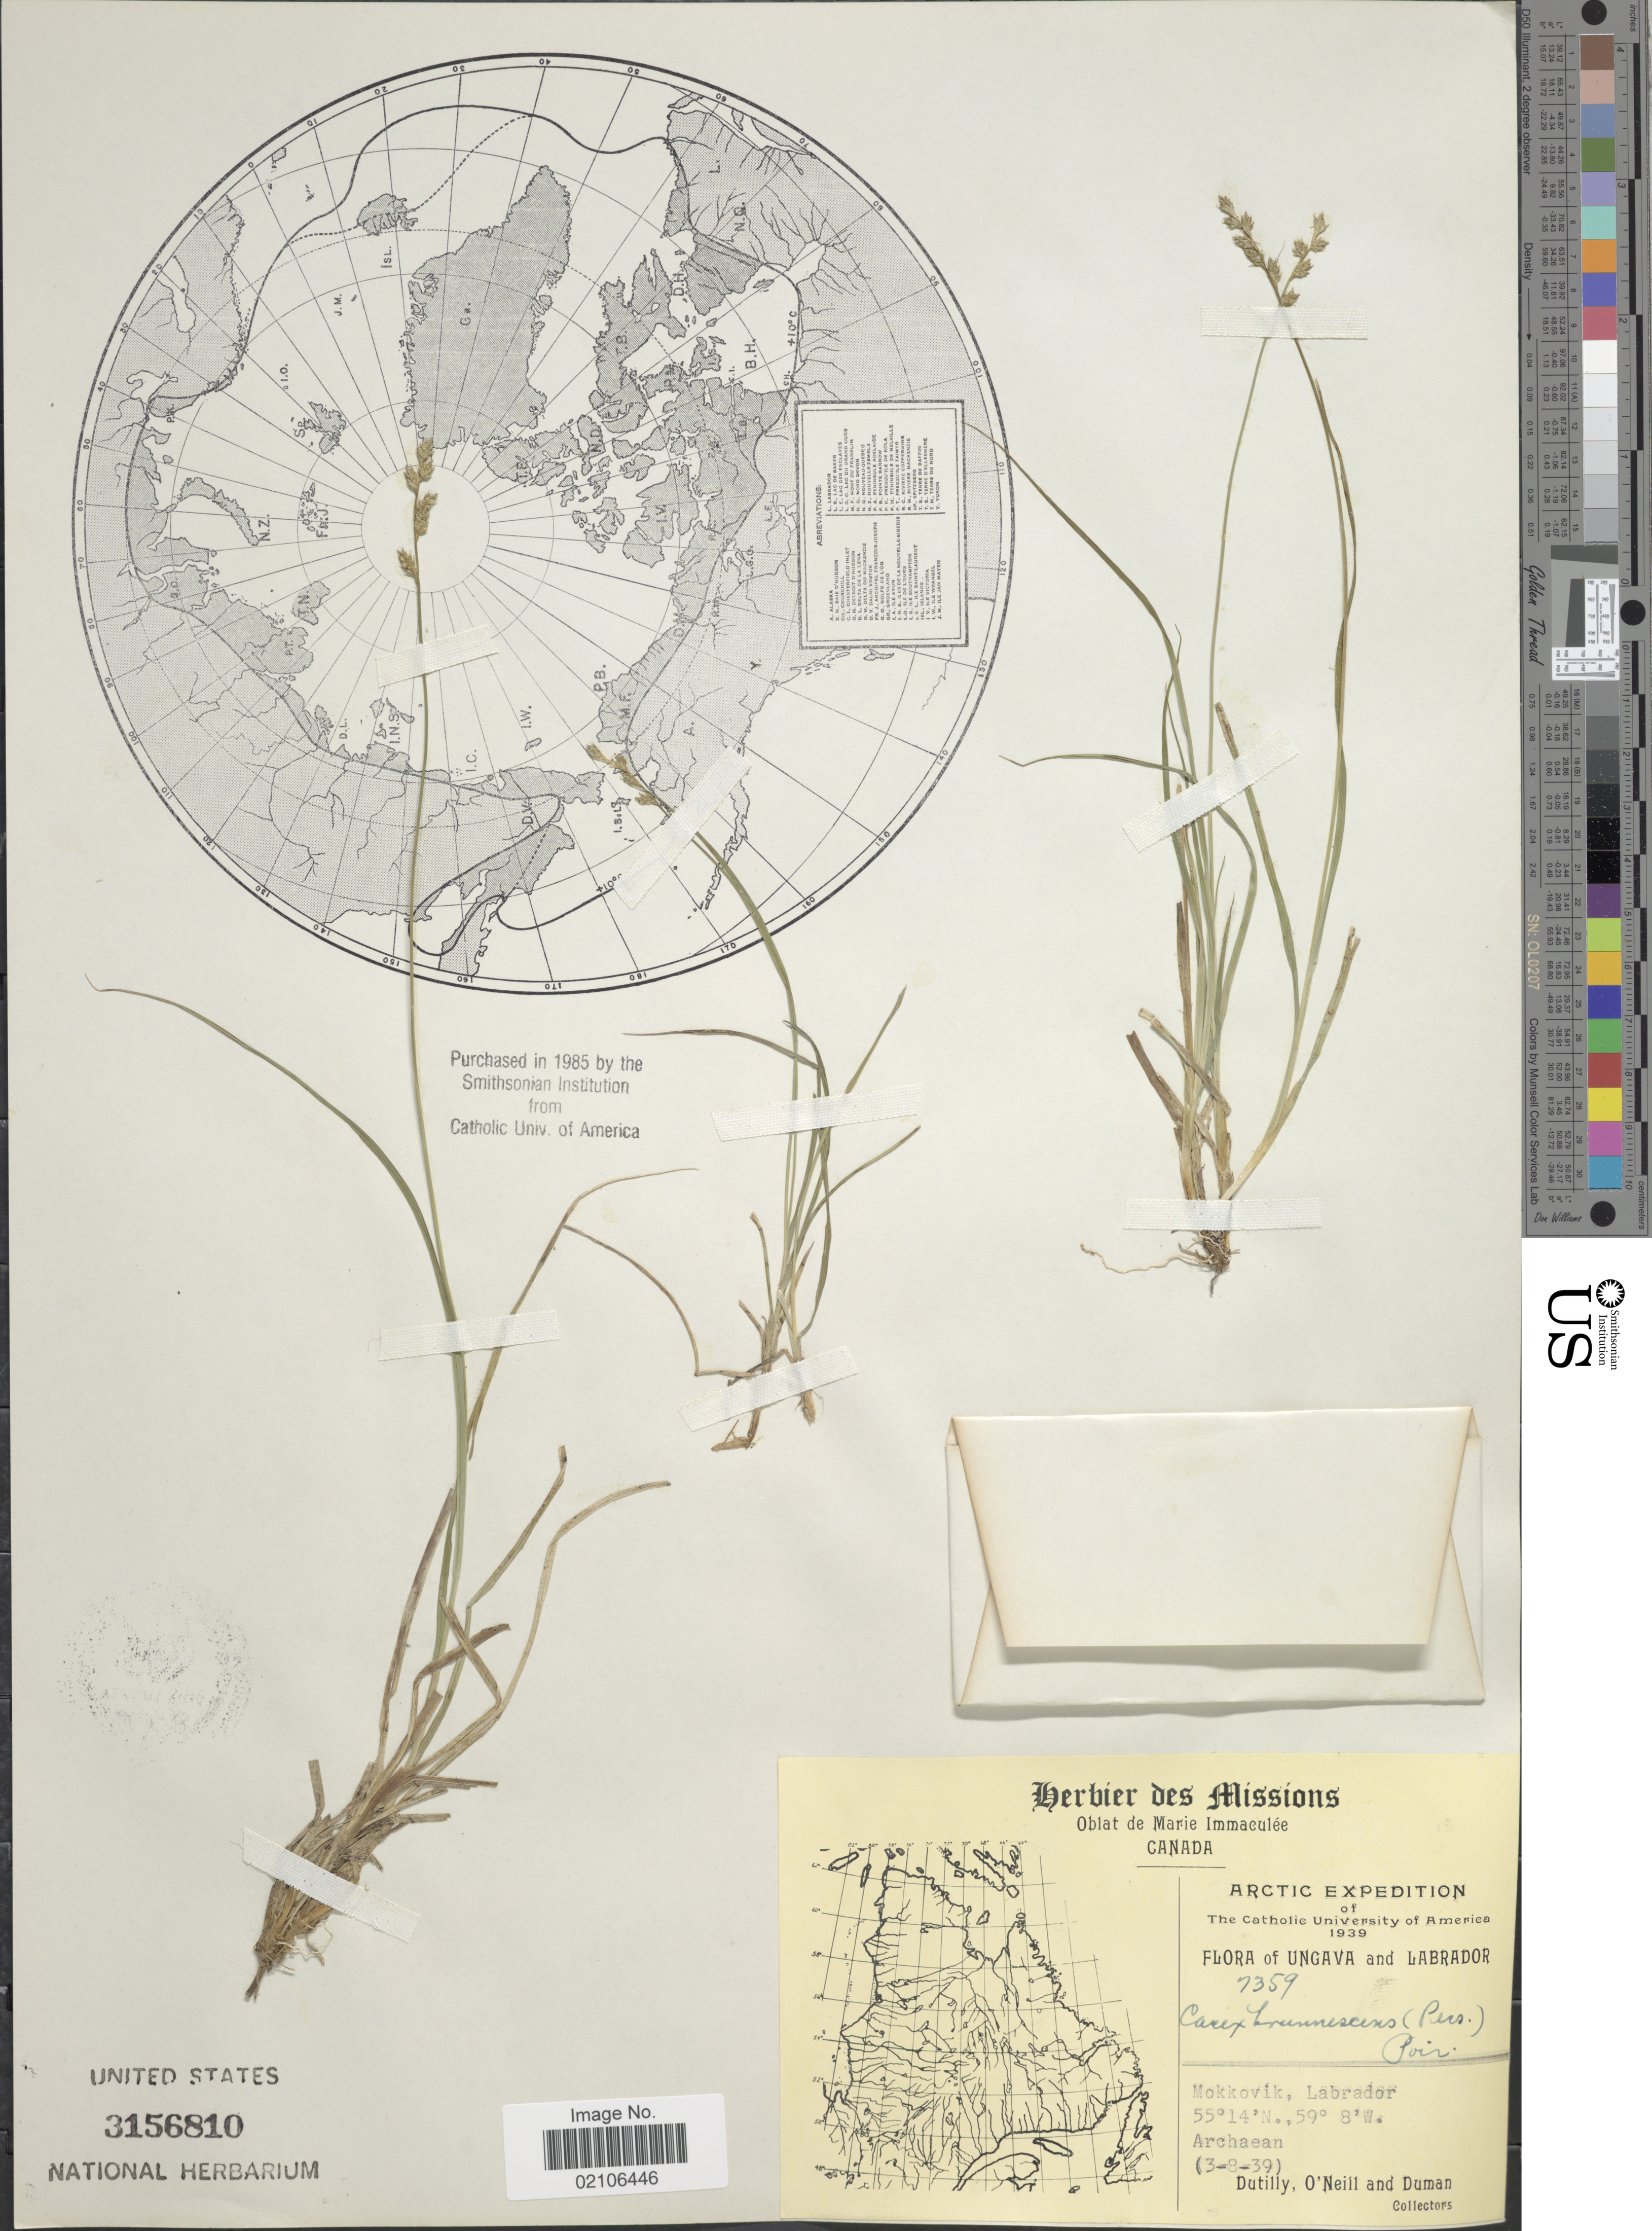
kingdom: Plantae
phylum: Tracheophyta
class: Liliopsida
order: Poales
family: Cyperaceae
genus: Carex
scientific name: Carex brunnescens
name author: (Pers.) Poir.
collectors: -. Dutilly, O'Neil & -. Duman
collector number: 7359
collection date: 1939-08-03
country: Canada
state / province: Newfoundland and Labrador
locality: Arctic, Ungava and Labrador, Mokkovik, Labrador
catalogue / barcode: US 3156810